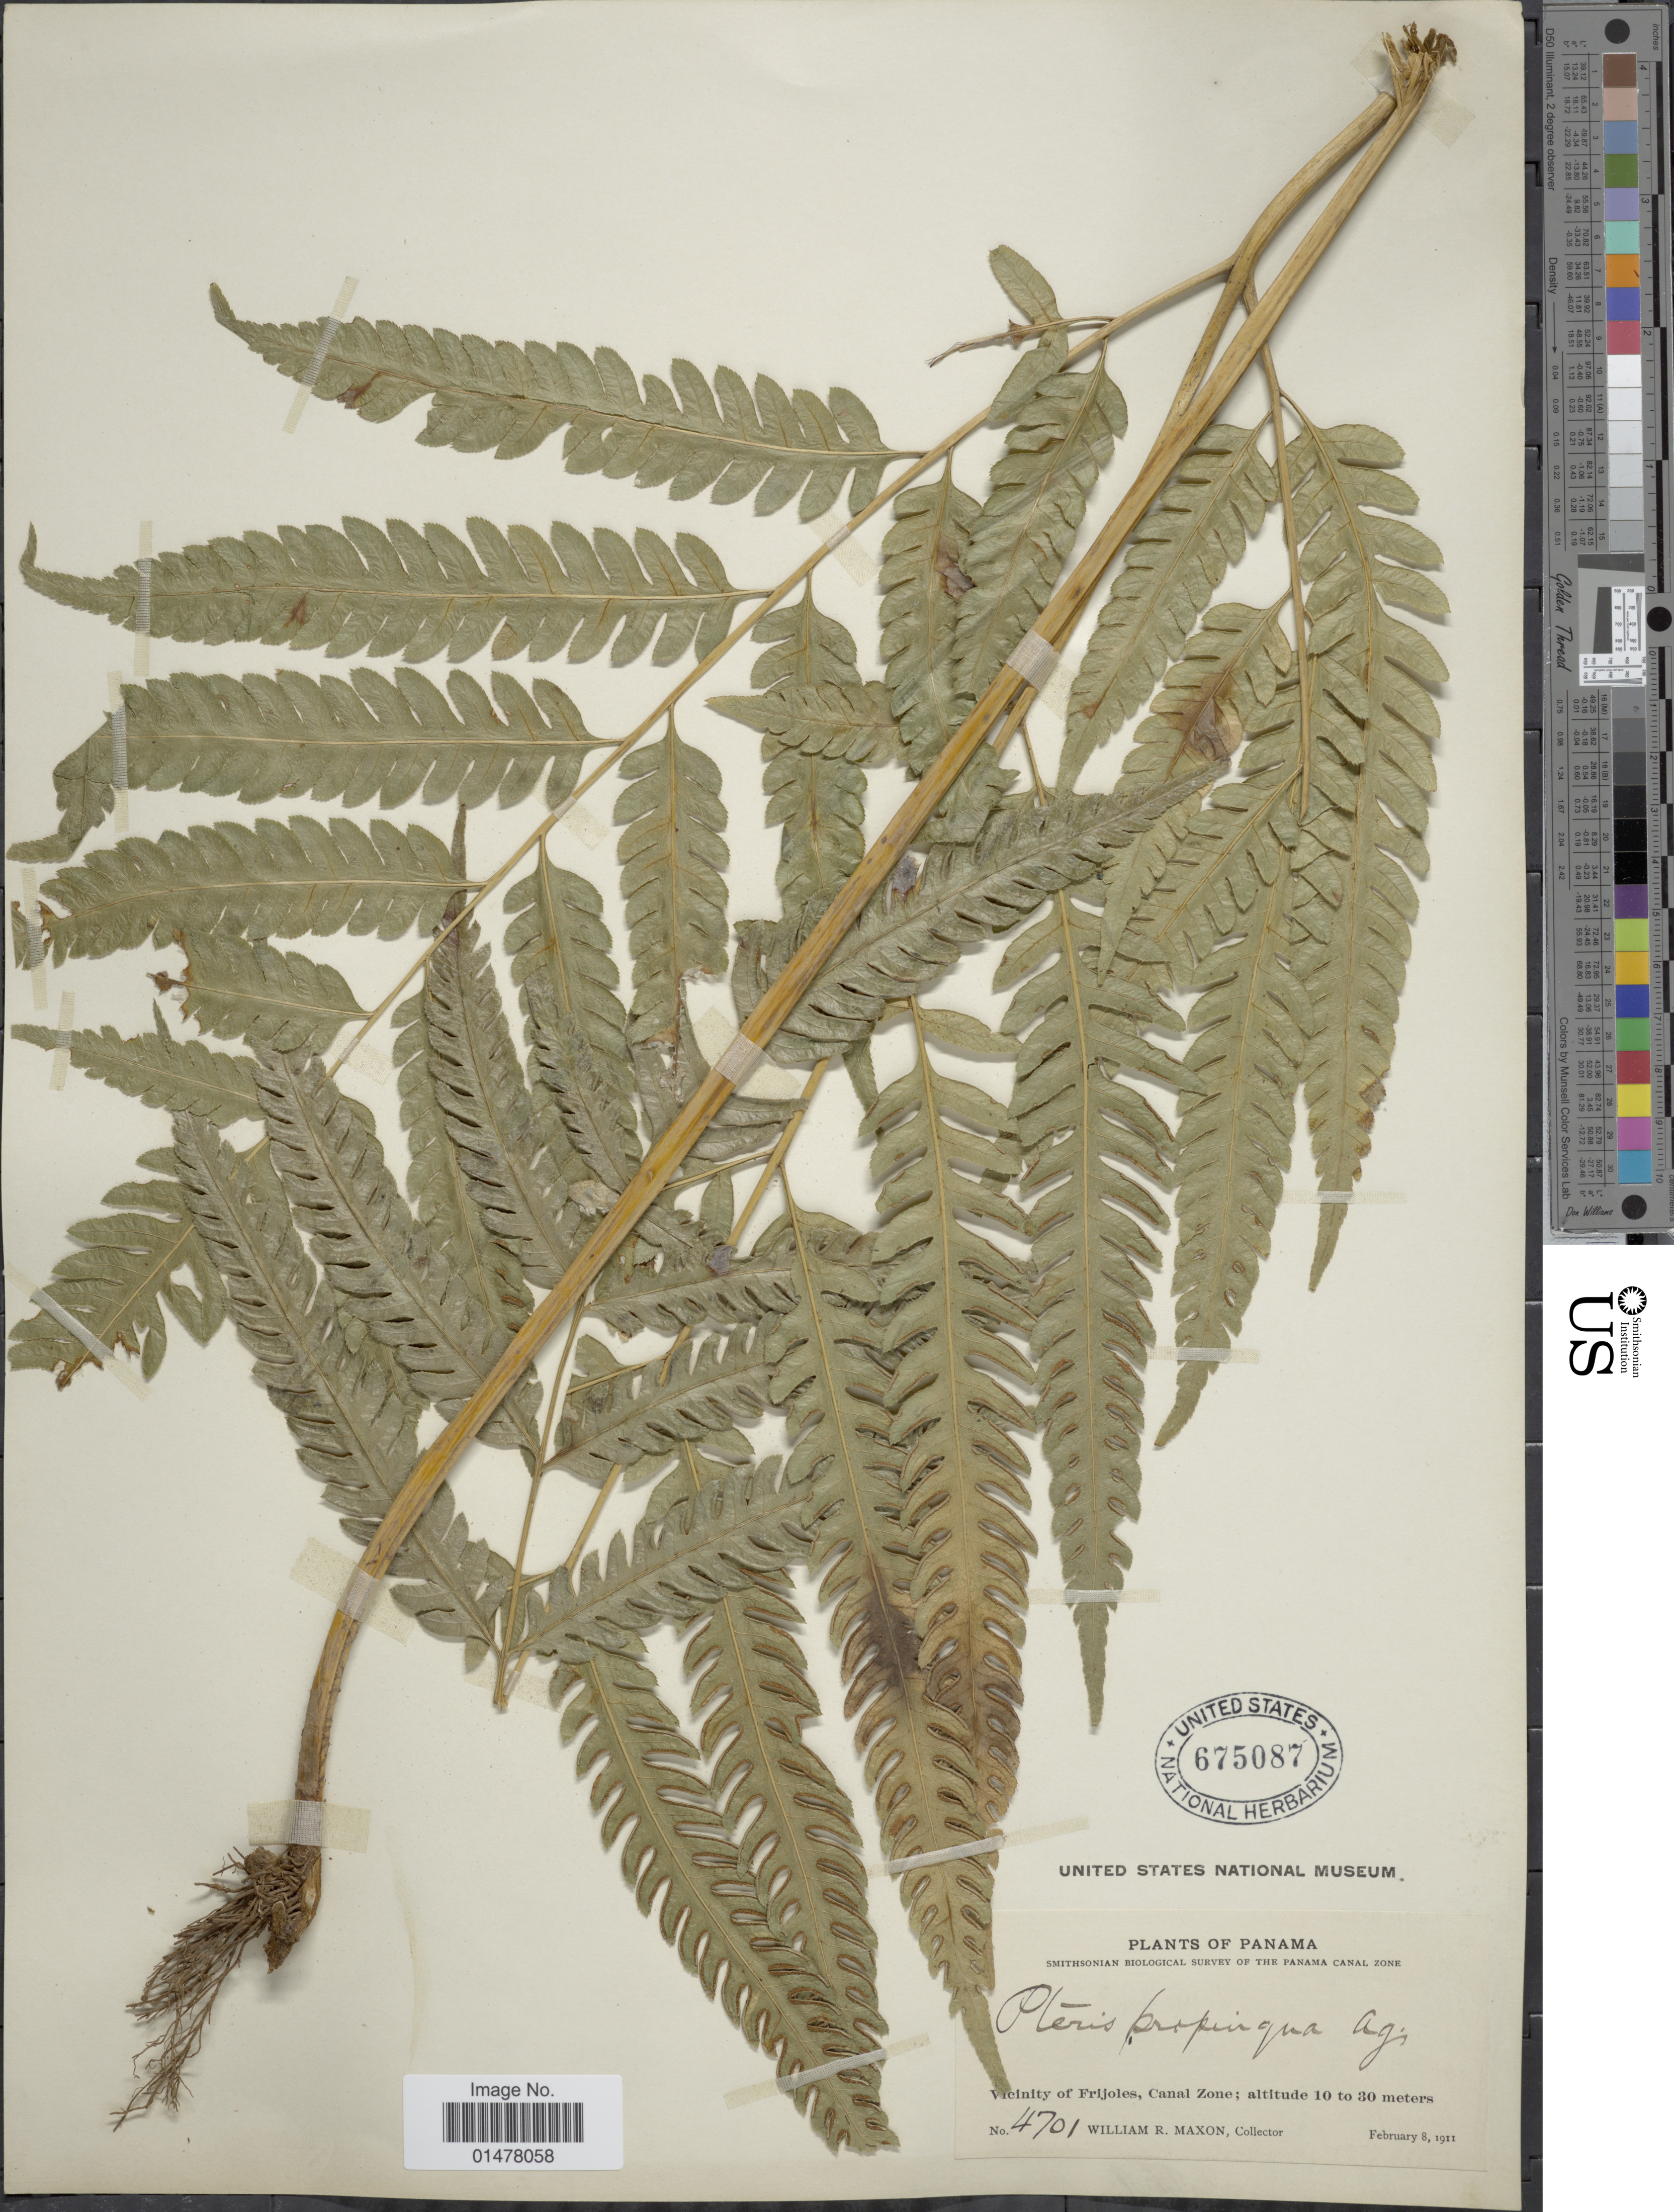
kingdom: Plantae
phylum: Tracheophyta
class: Polypodiopsida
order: Polypodiales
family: Pteridaceae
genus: Pteris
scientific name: Pteris propinqua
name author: J. Agardh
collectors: W. R. Maxon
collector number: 4701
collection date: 1911-02-08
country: Panama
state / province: Colón / Panamá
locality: Plants of Panama, Vicinity of Frijoles, Canal Zone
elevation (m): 10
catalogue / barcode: US 675087